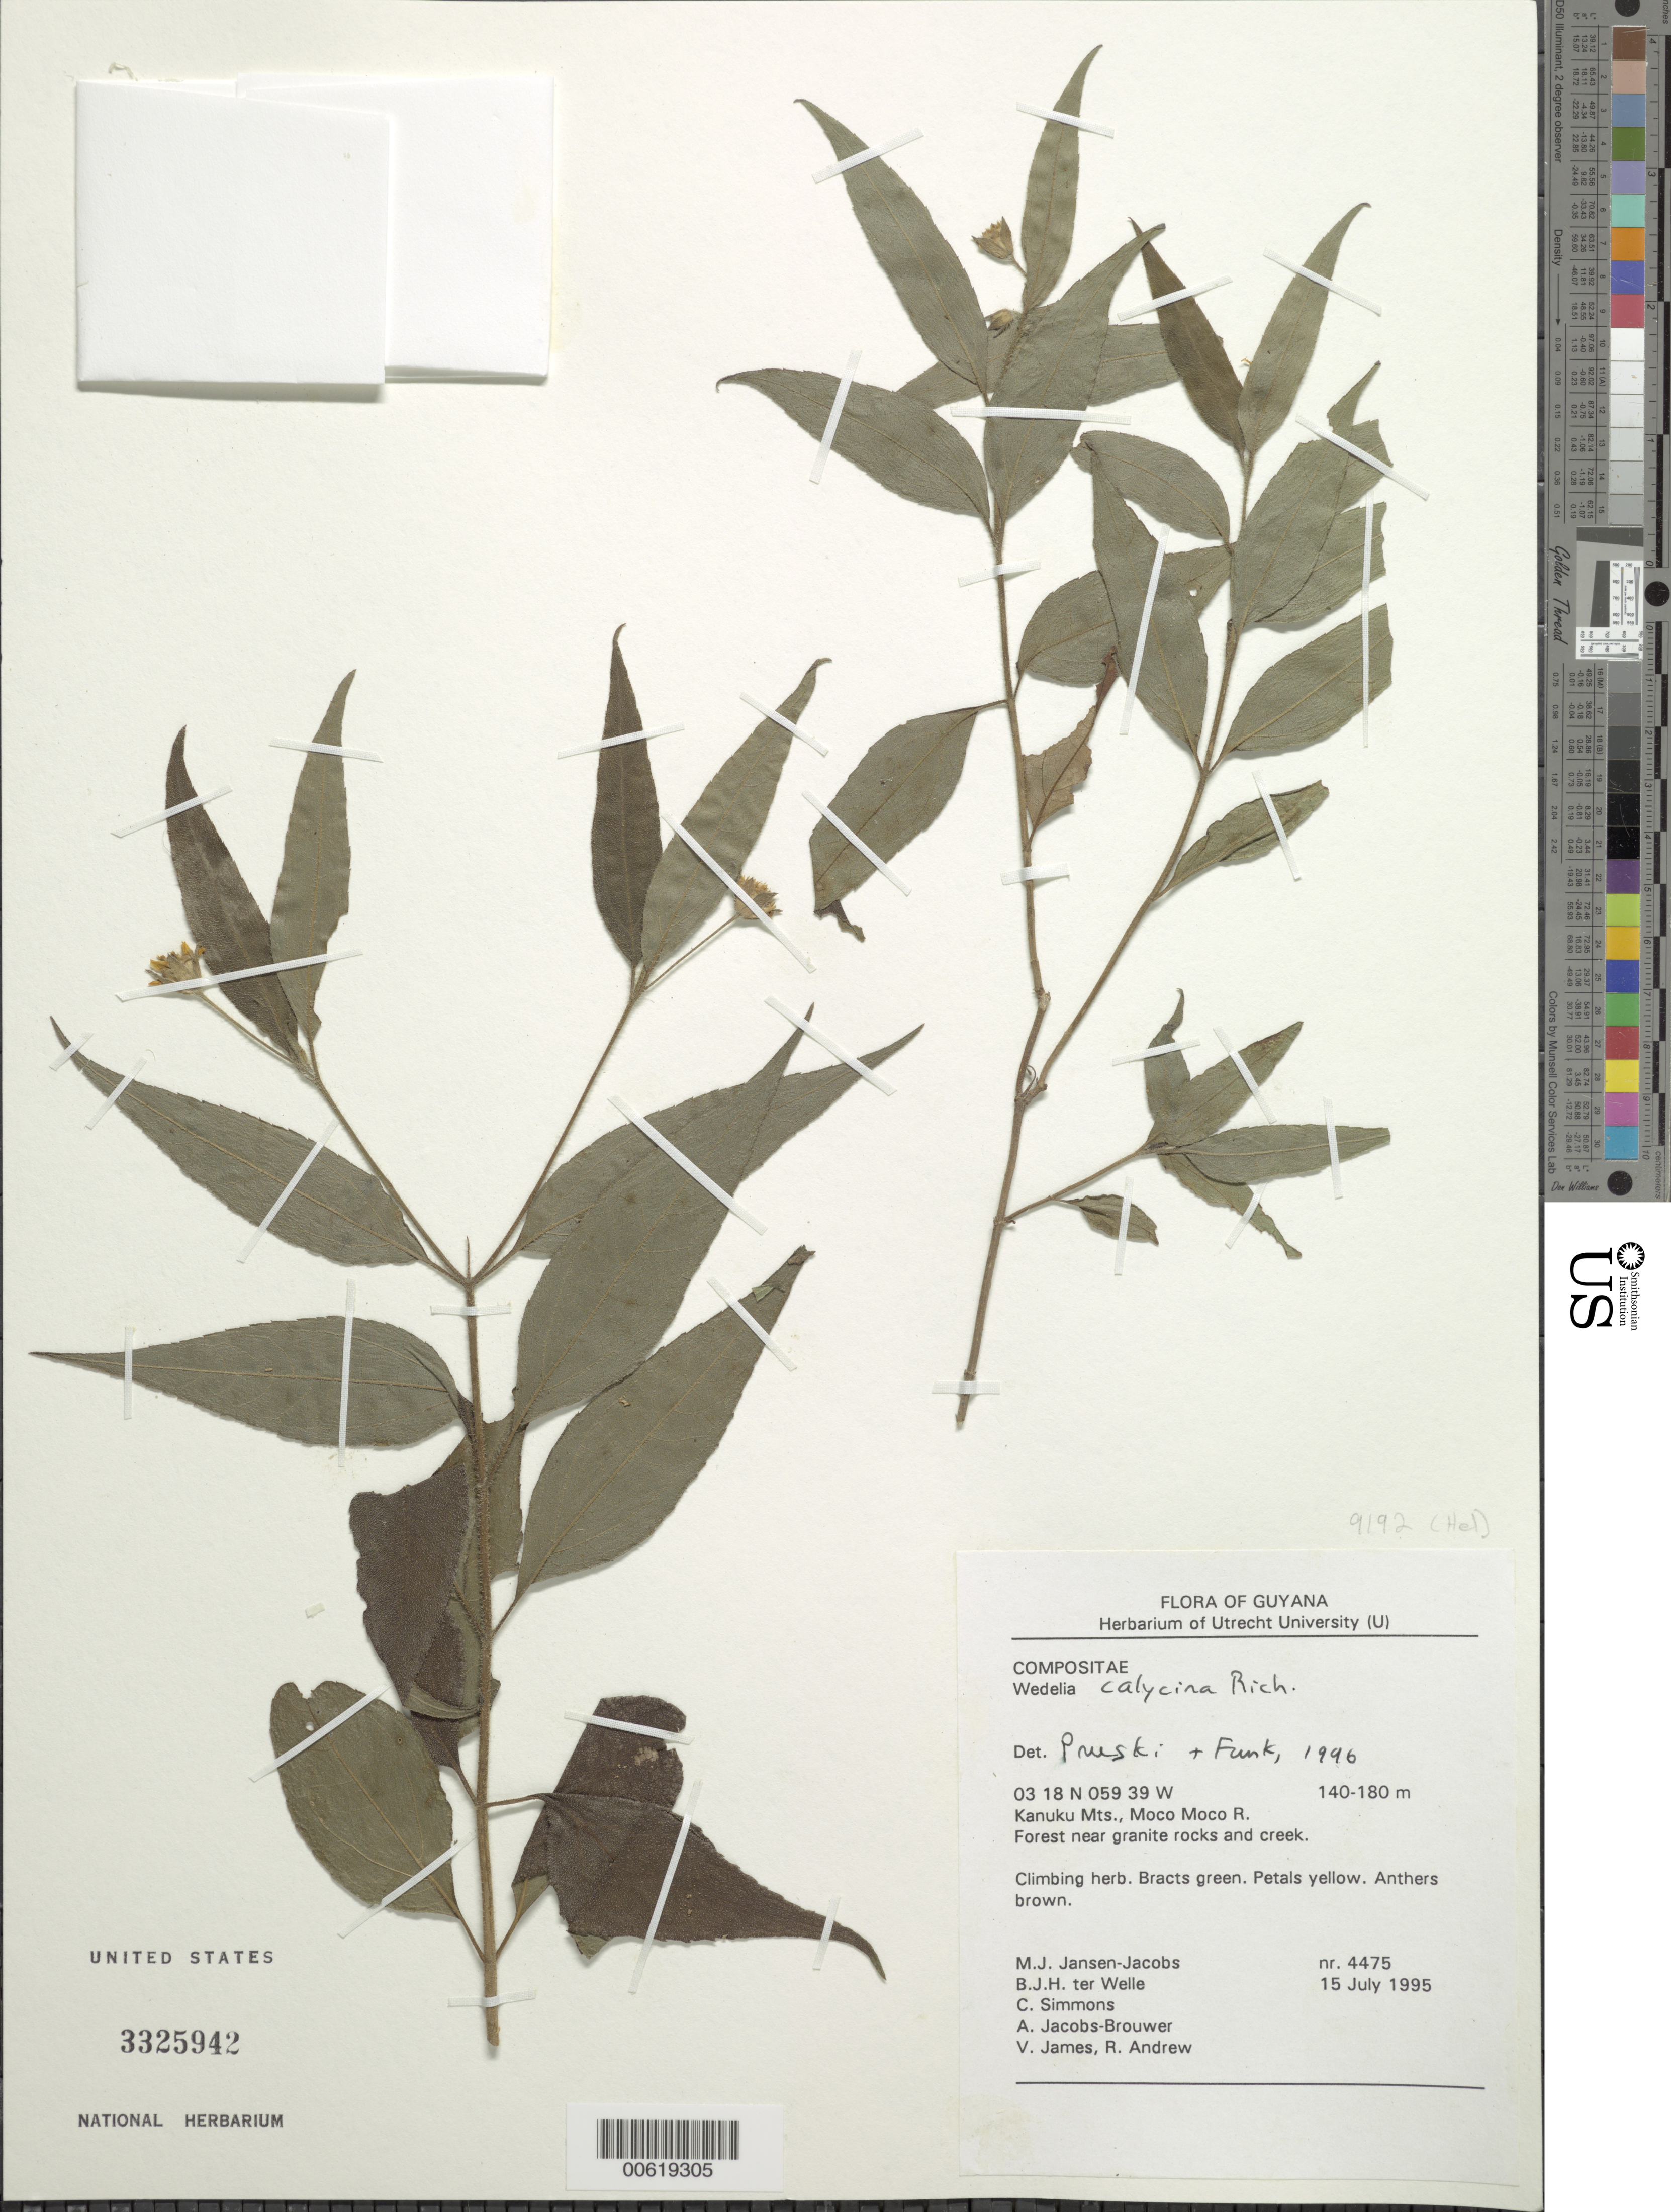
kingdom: Plantae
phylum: Tracheophyta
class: Magnoliopsida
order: Asterales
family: Asteraceae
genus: Wedelia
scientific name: Wedelia calycina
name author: Rich.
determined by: Pruski, J. F.; Funk, V. A.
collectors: M. J. Jansen-Jacobs, B. Welle, C. Simmons, A. Jacobs-Brouwer, V. James & R. Andrew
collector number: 4475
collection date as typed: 15-Jul-95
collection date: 1995-07-15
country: Guyana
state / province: U. Takutu-U. Essequibo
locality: Moco Moco River, Kanuku Mts.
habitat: Forest near granite rocks and creek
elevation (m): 140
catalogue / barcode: US 3325942